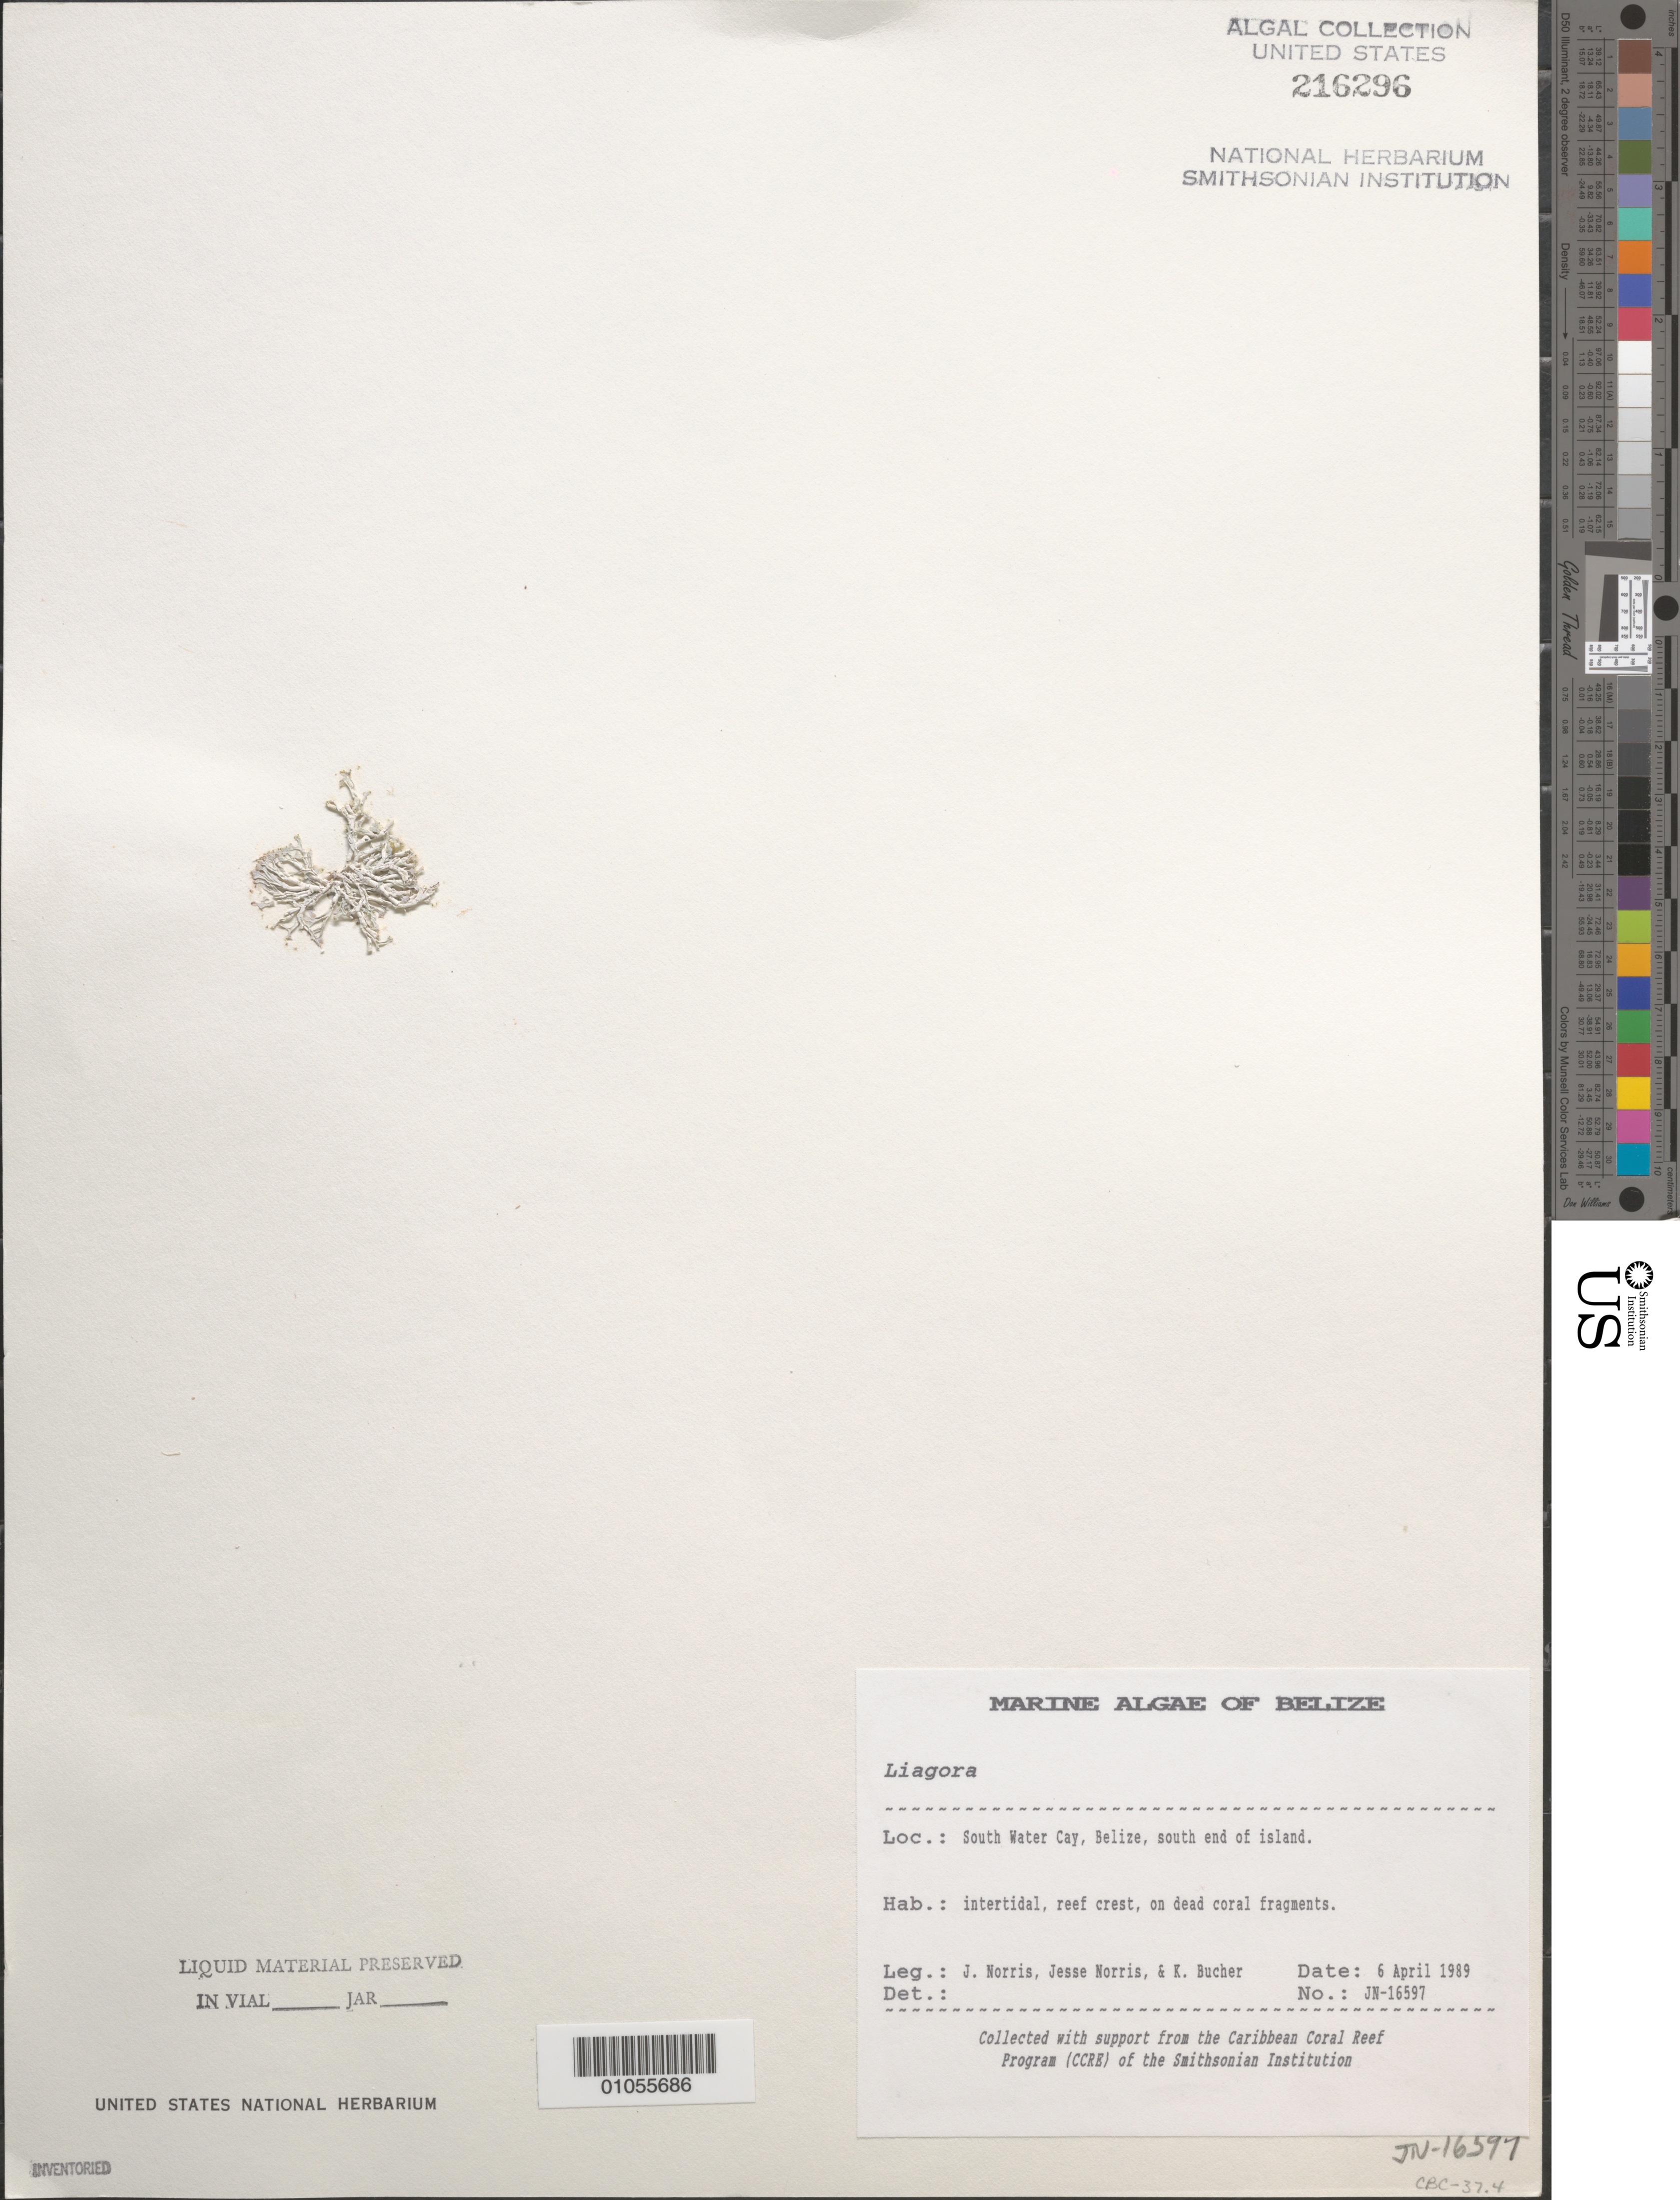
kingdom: Plantae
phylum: Rhodophyta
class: Florideophyceae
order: Nemaliales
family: Liagoraceae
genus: Liagora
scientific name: Liagora sp.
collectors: J. N. Norris, K. E. Bucher & J. A. Norris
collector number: JN-16597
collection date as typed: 06 Apr 1989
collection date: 1989-04-06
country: Belize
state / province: Stann Creek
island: South Water Cay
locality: South end of island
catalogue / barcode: US 216296